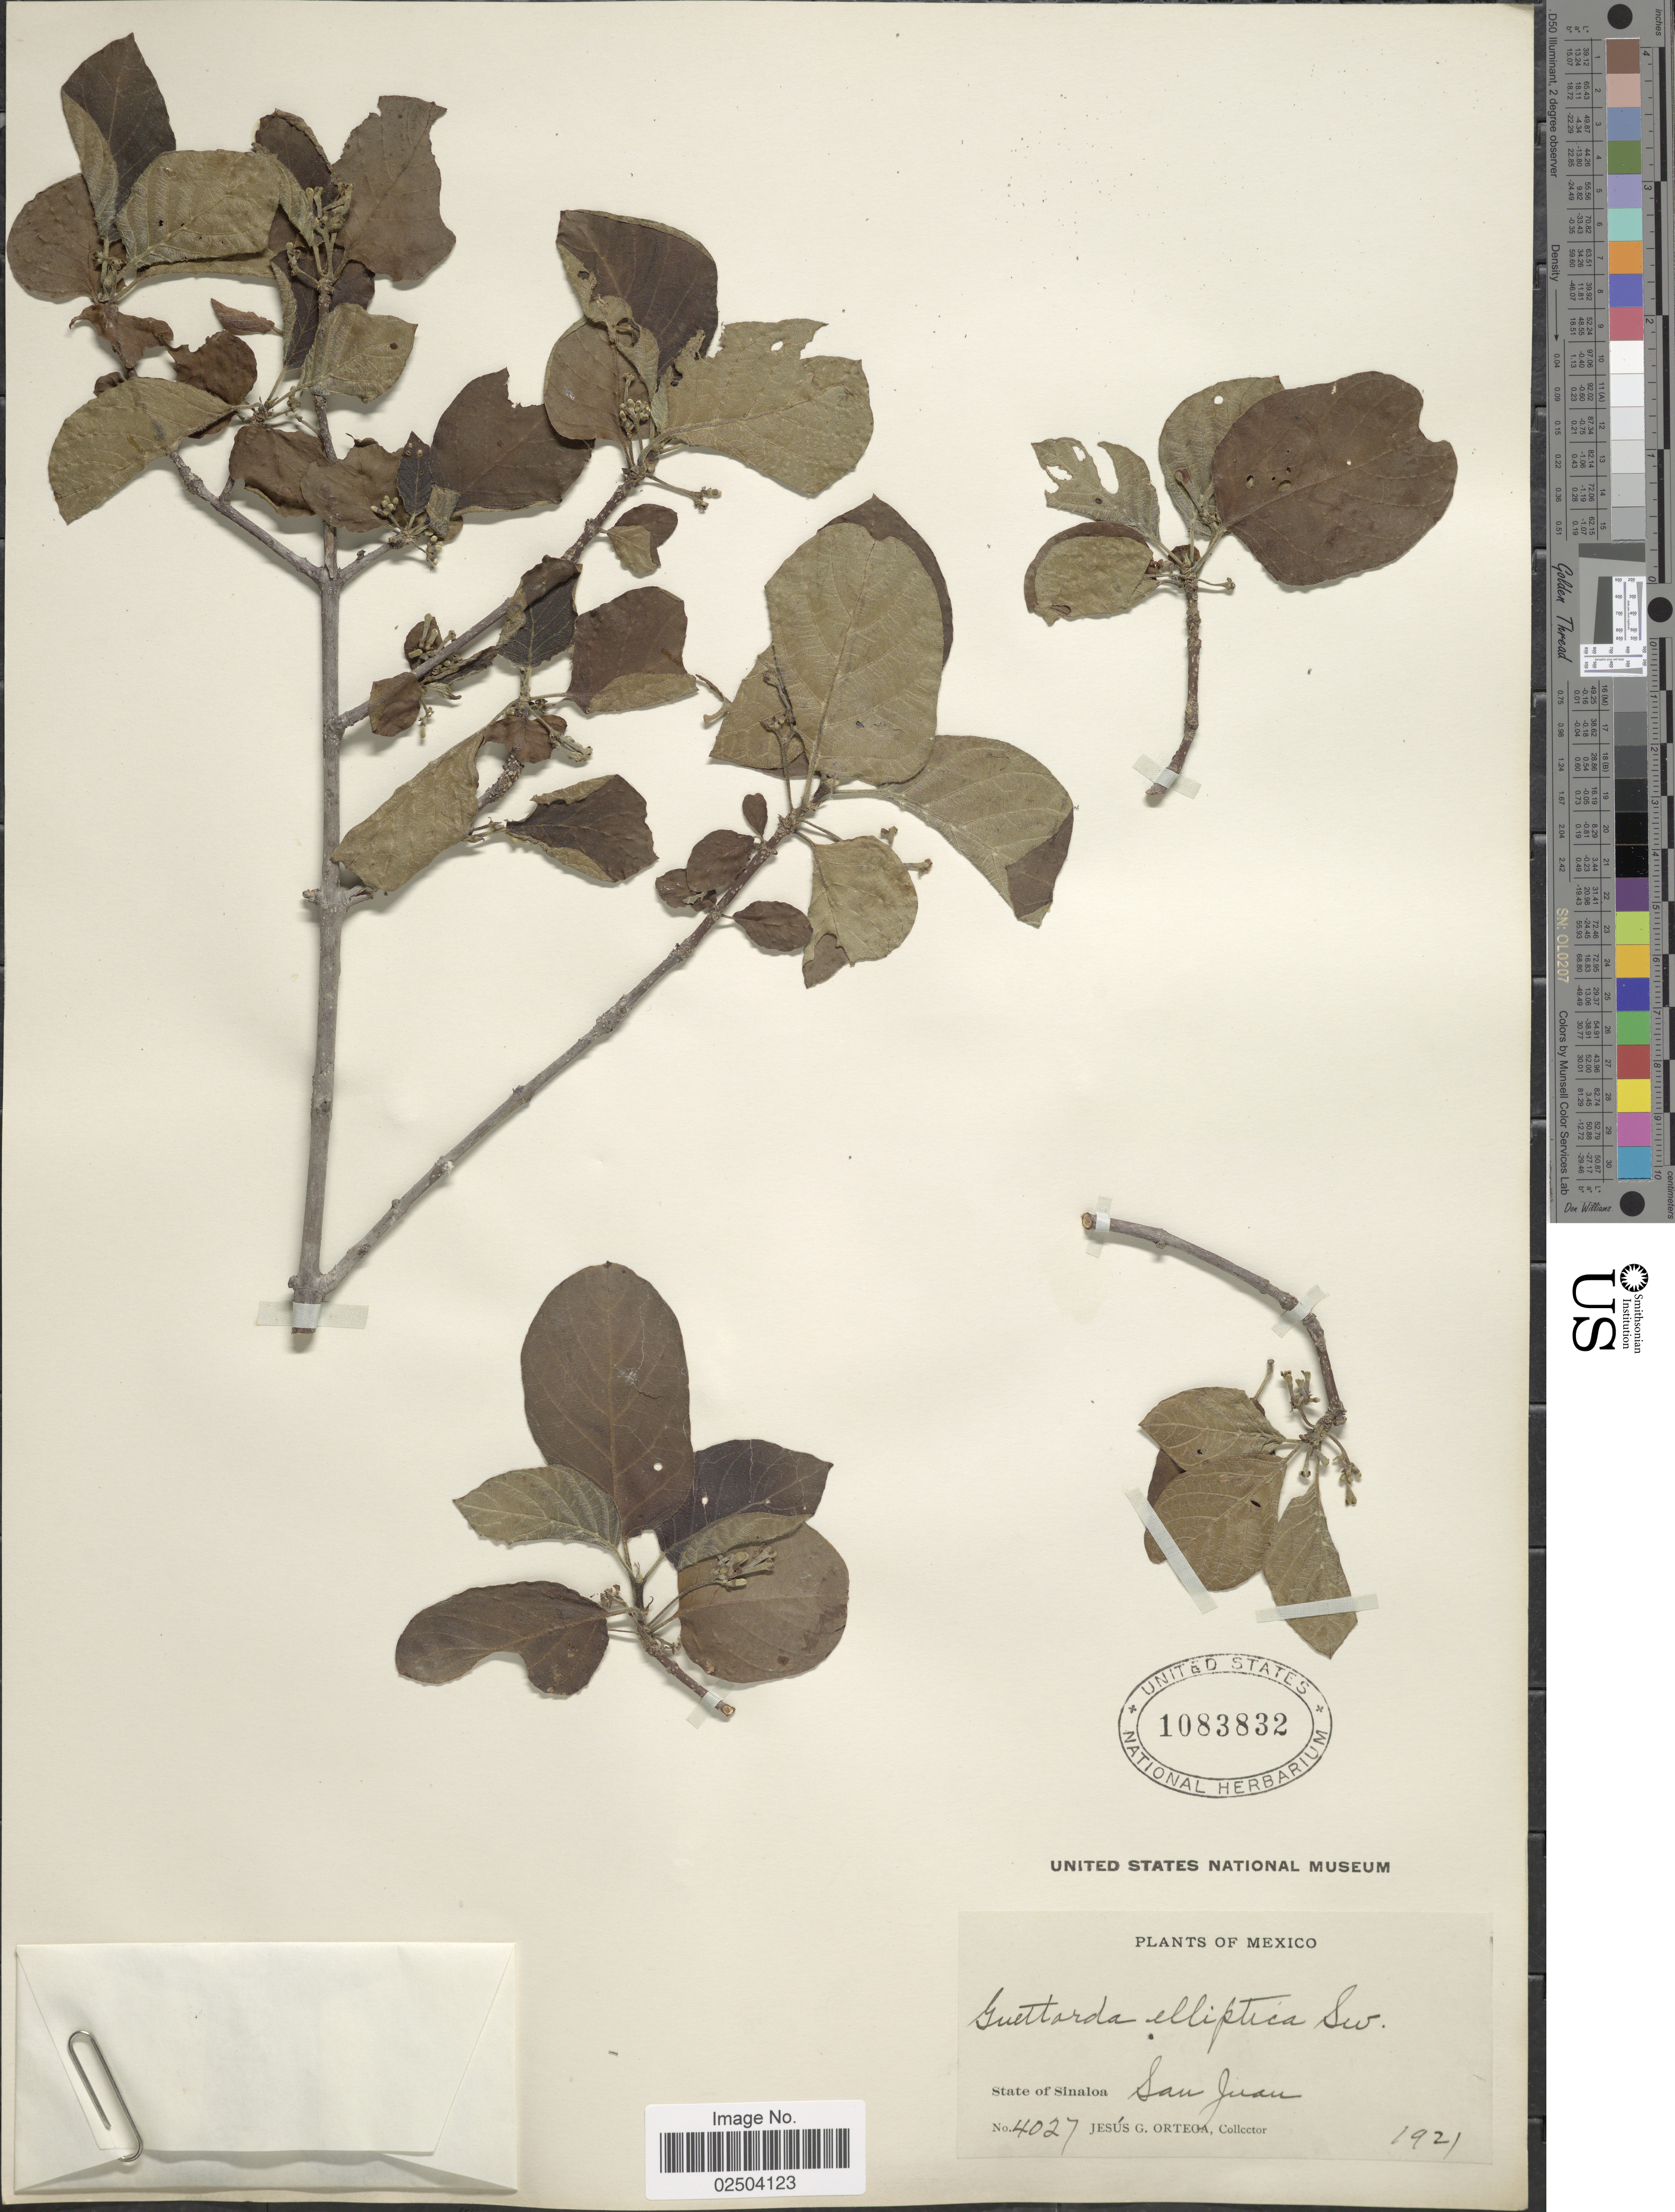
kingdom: Plantae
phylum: Tracheophyta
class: Magnoliopsida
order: Gentianales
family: Rubiaceae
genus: Guettarda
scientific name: Guettarda elliptica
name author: Sw.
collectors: J. Ortega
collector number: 4027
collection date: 1921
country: Mexico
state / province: Sinaloa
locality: San Juan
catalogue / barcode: US 1083832